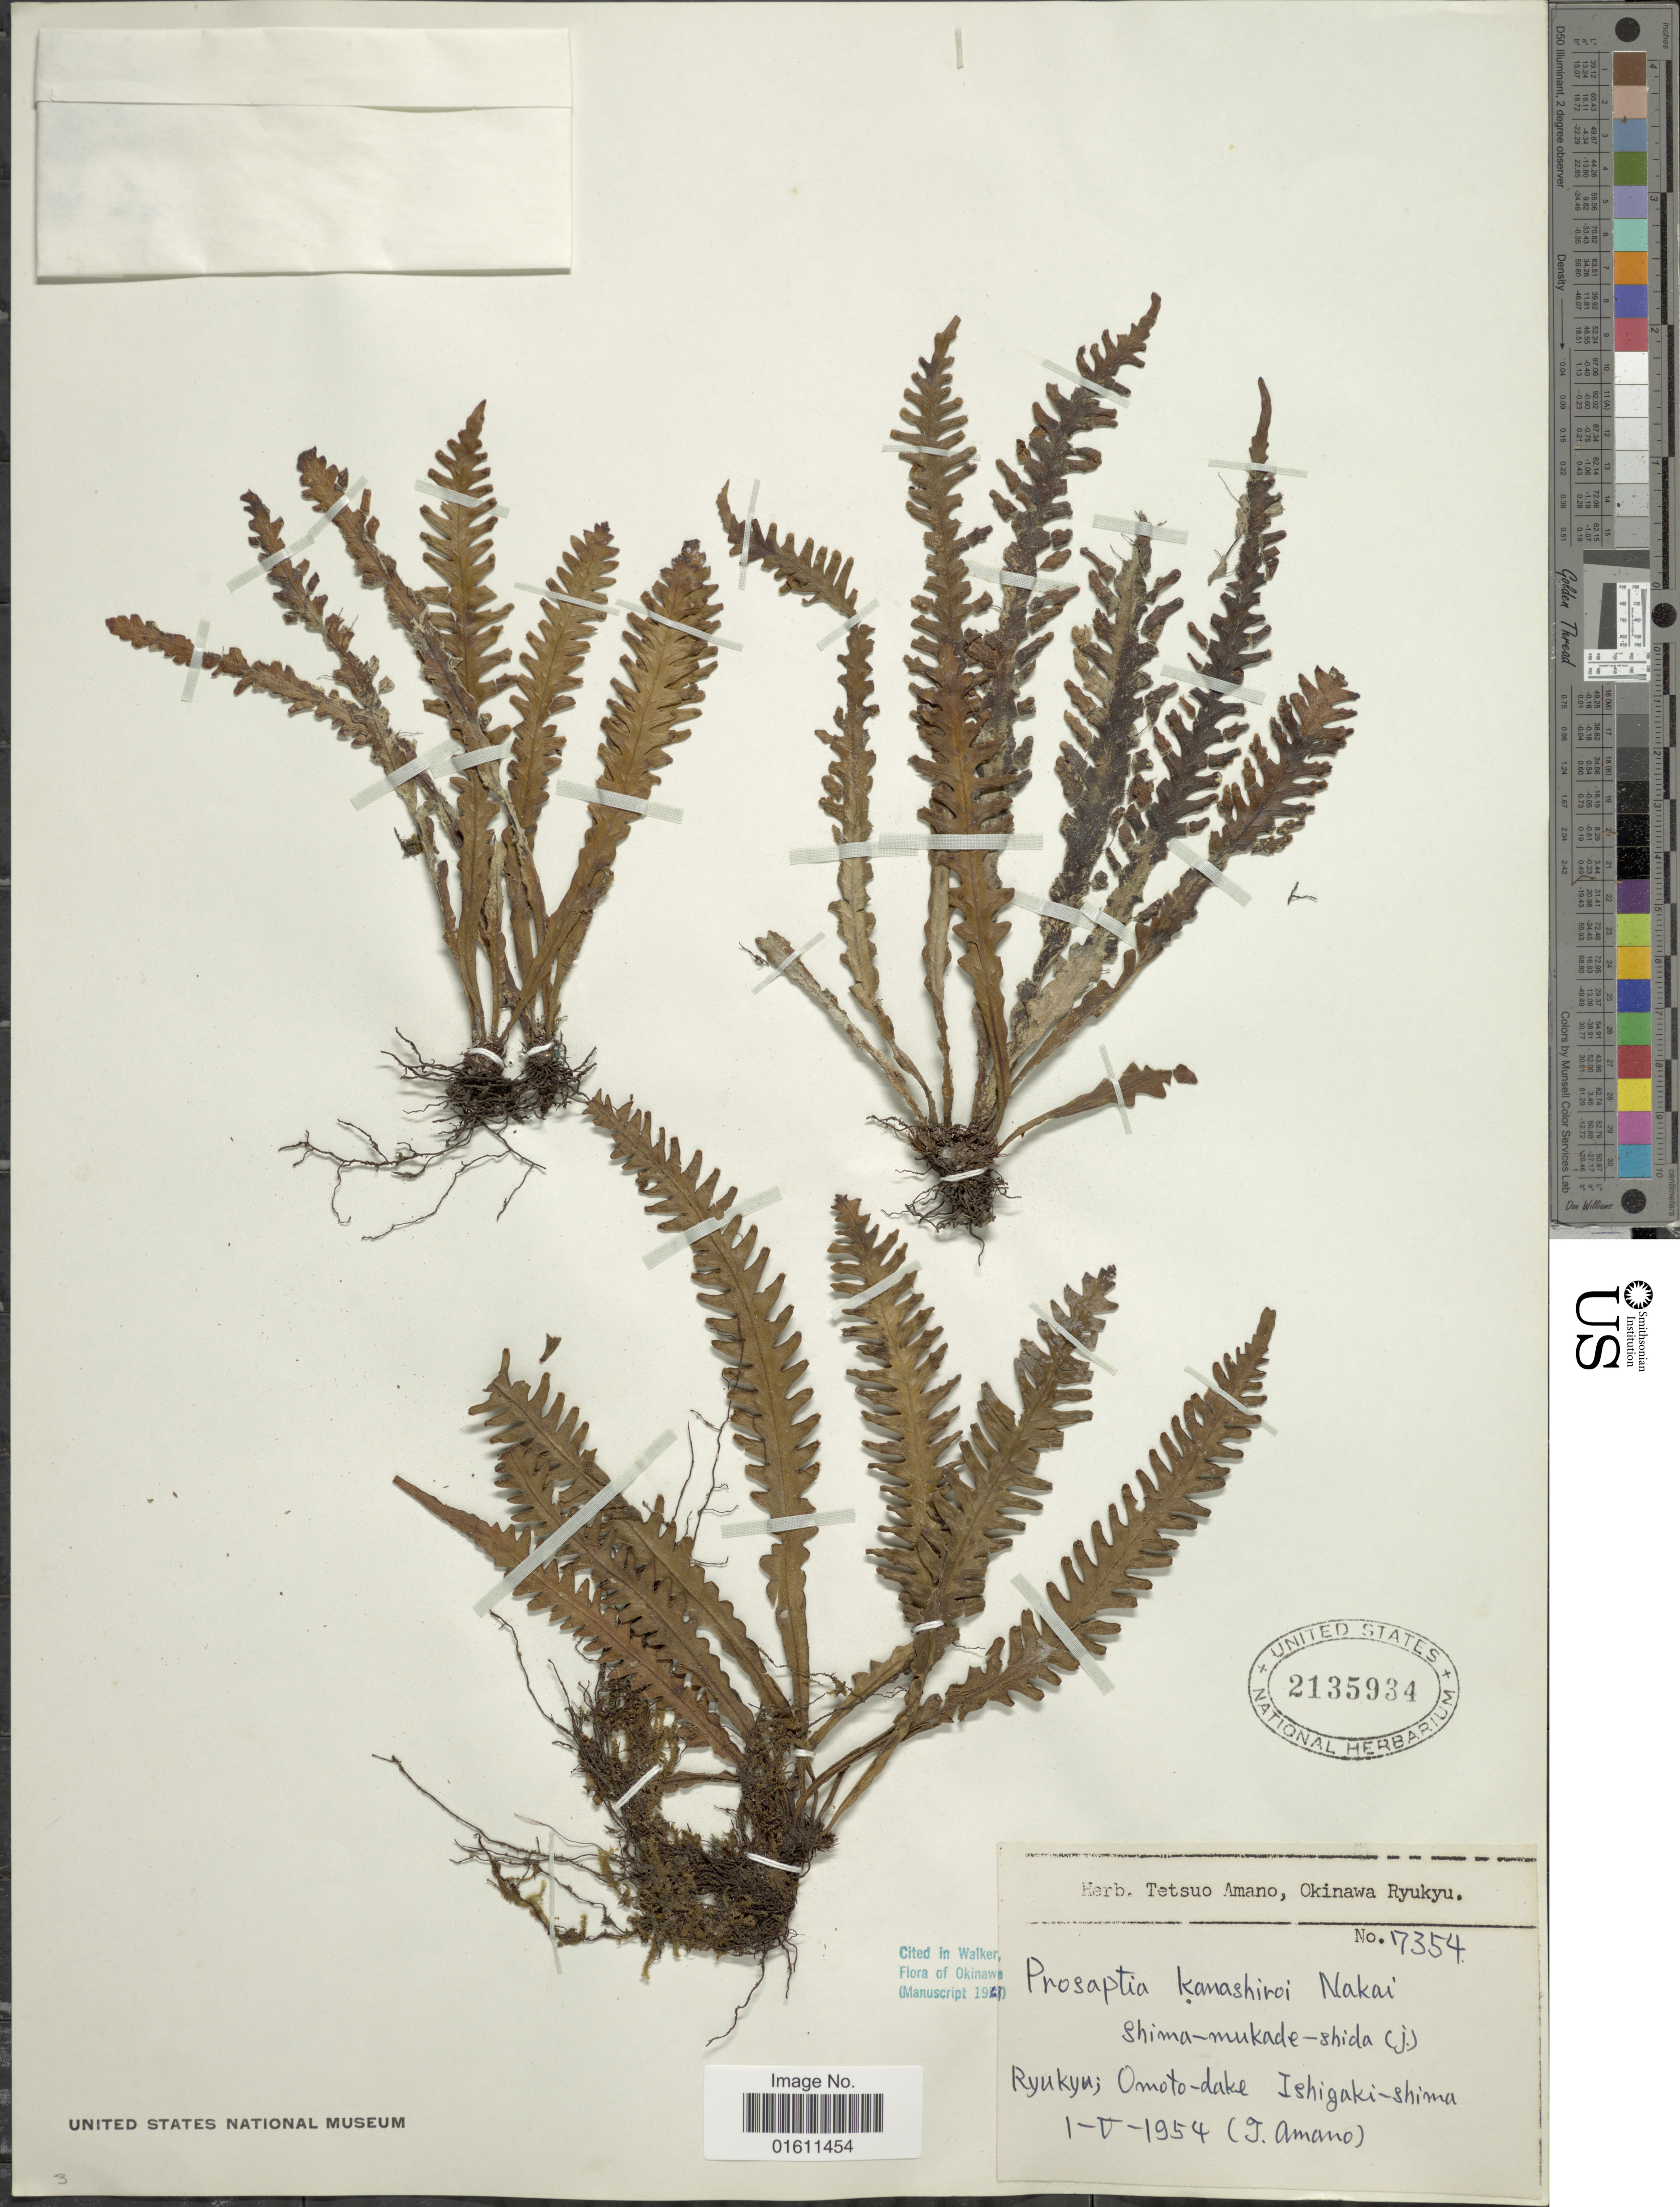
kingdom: Plantae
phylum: Tracheophyta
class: Polypodiopsida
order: Polypodiales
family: Polypodiaceae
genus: Prosaptia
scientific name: Prosaptia kanashiroi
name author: (Hayata) Nakai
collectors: T. Amano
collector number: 17354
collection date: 1954-05-01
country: Japan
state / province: Okinawa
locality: Ryukyu; Omoto-dake, Ishigaki-shima.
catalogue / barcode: US 2135934